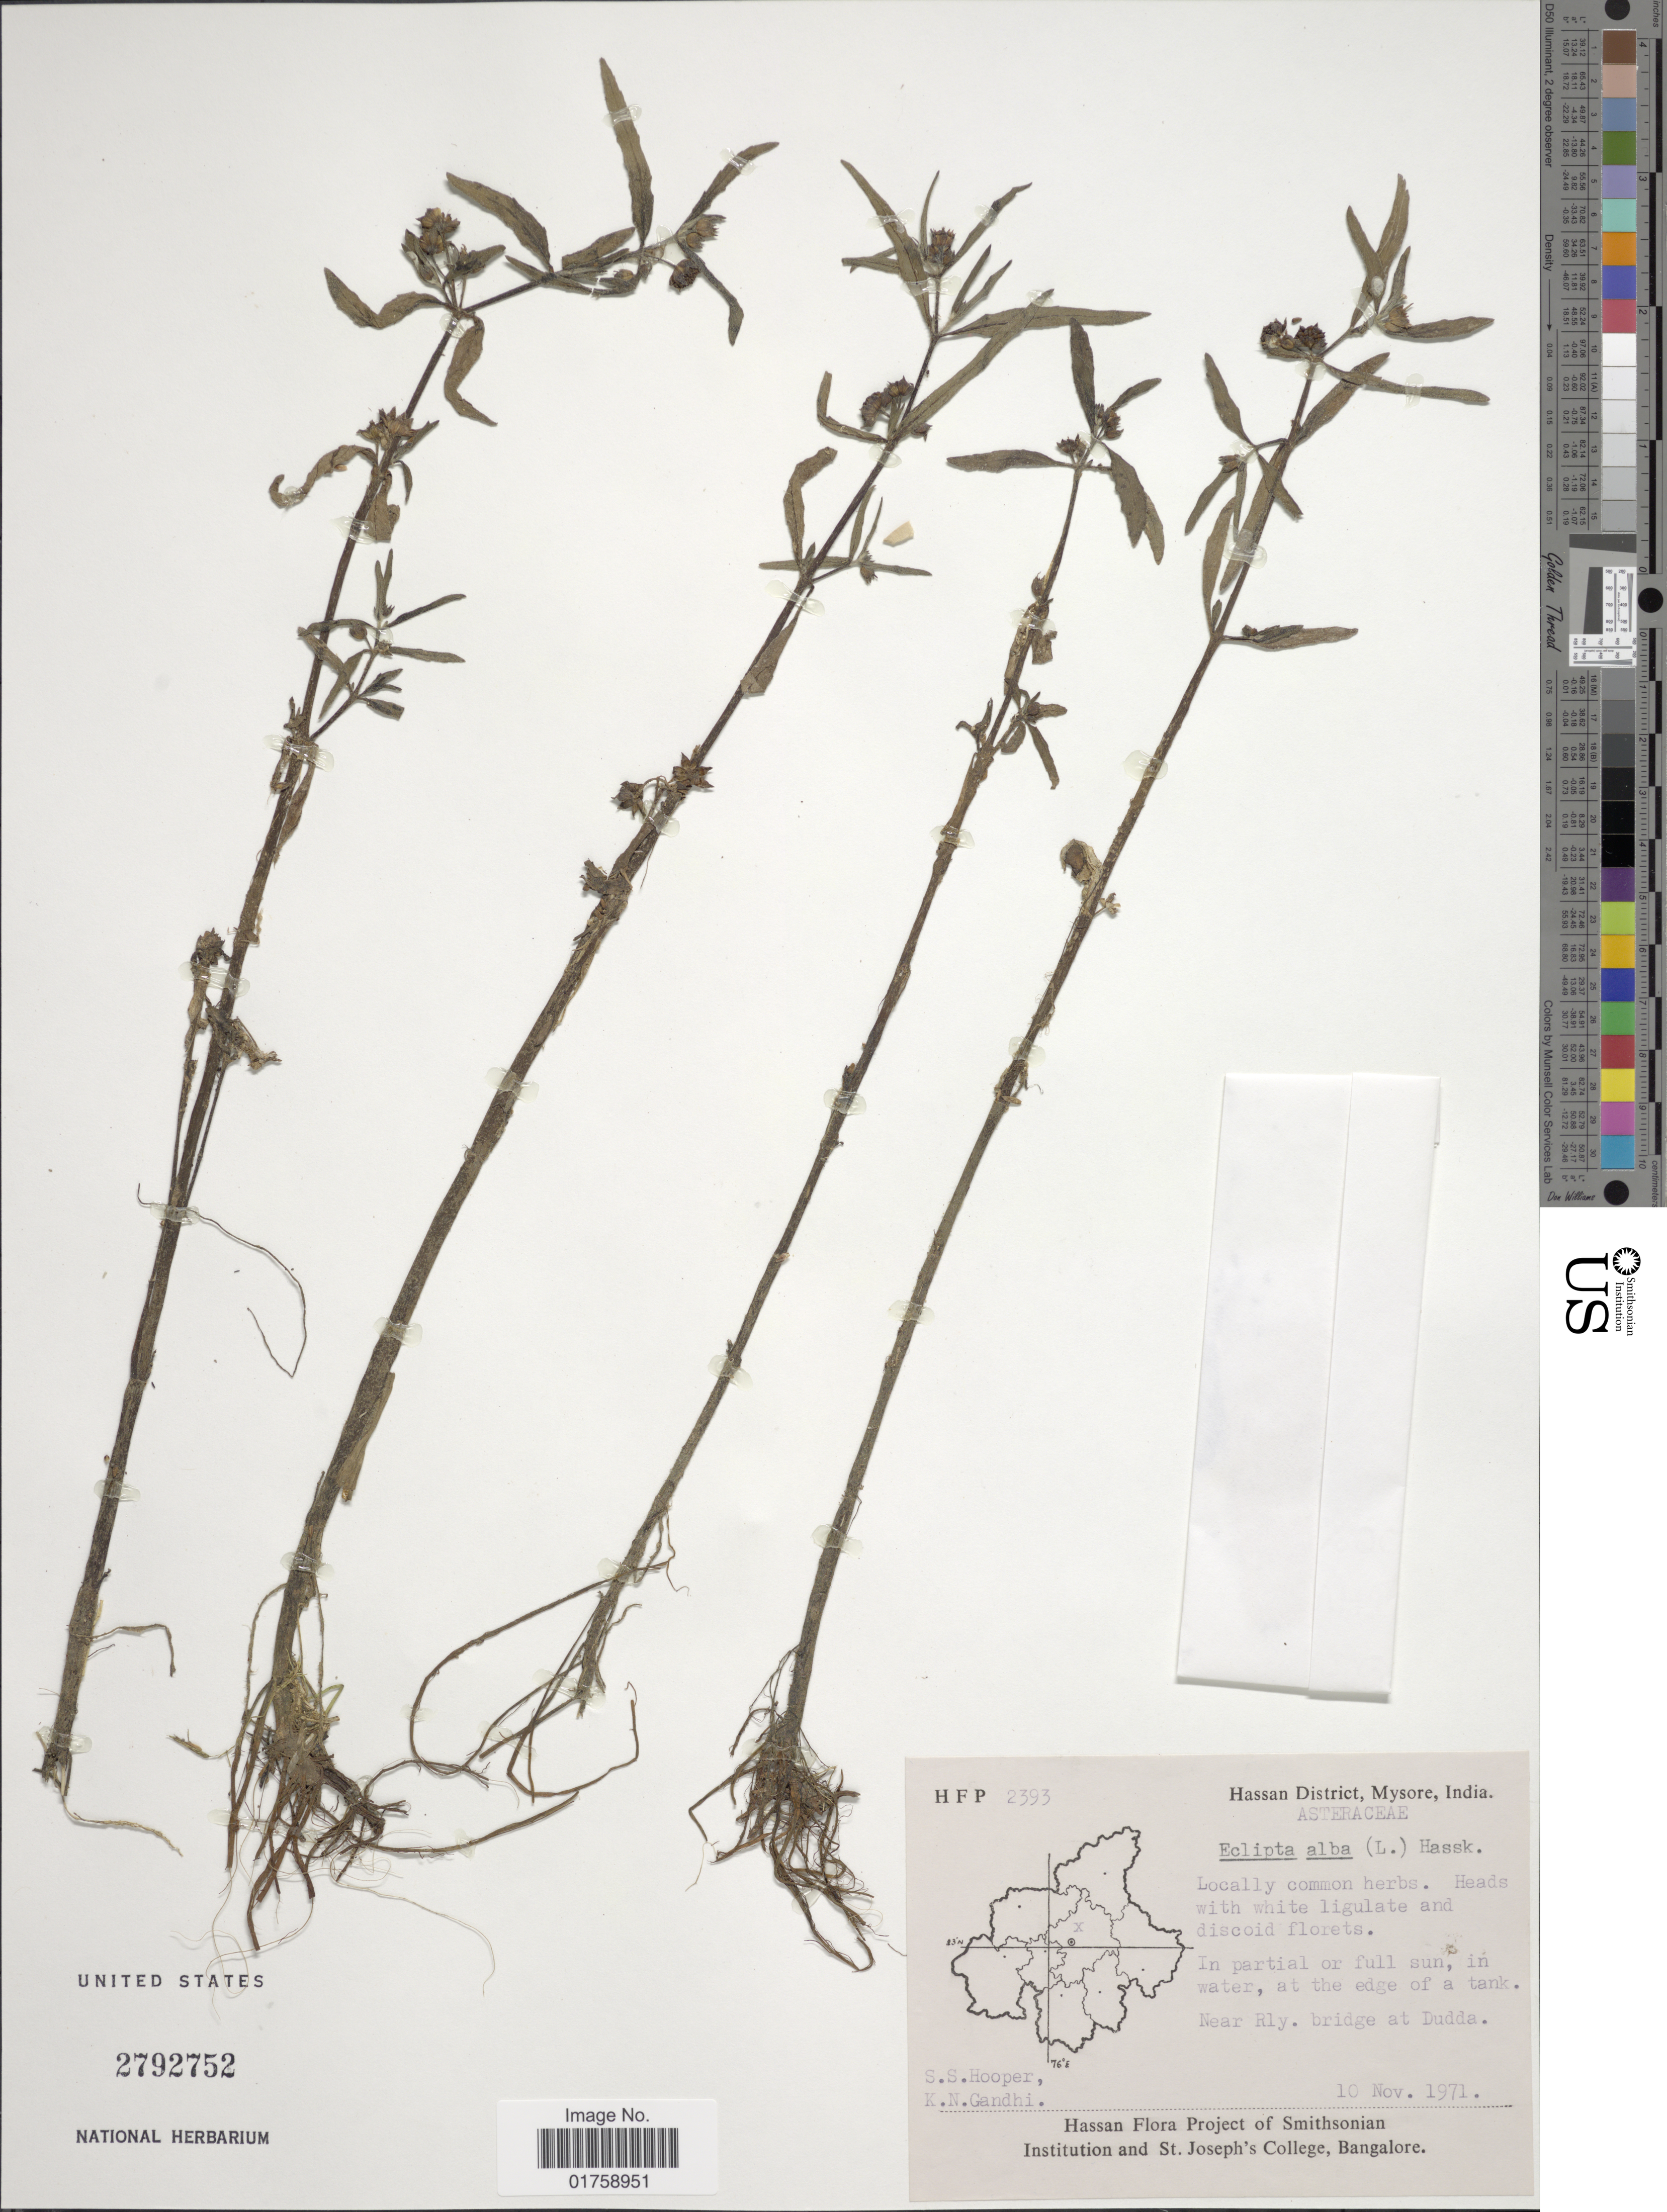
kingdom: Plantae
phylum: Tracheophyta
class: Magnoliopsida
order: Asterales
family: Asteraceae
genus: Eclipta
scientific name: Eclipta alba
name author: (L.) Hassk.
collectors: S. S. Hooper & K. N. Gandhi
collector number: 2393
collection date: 1971-11-10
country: India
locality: Hassan District, Mysore, India. Near Rly. bridge at Dudda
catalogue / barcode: US 2792852